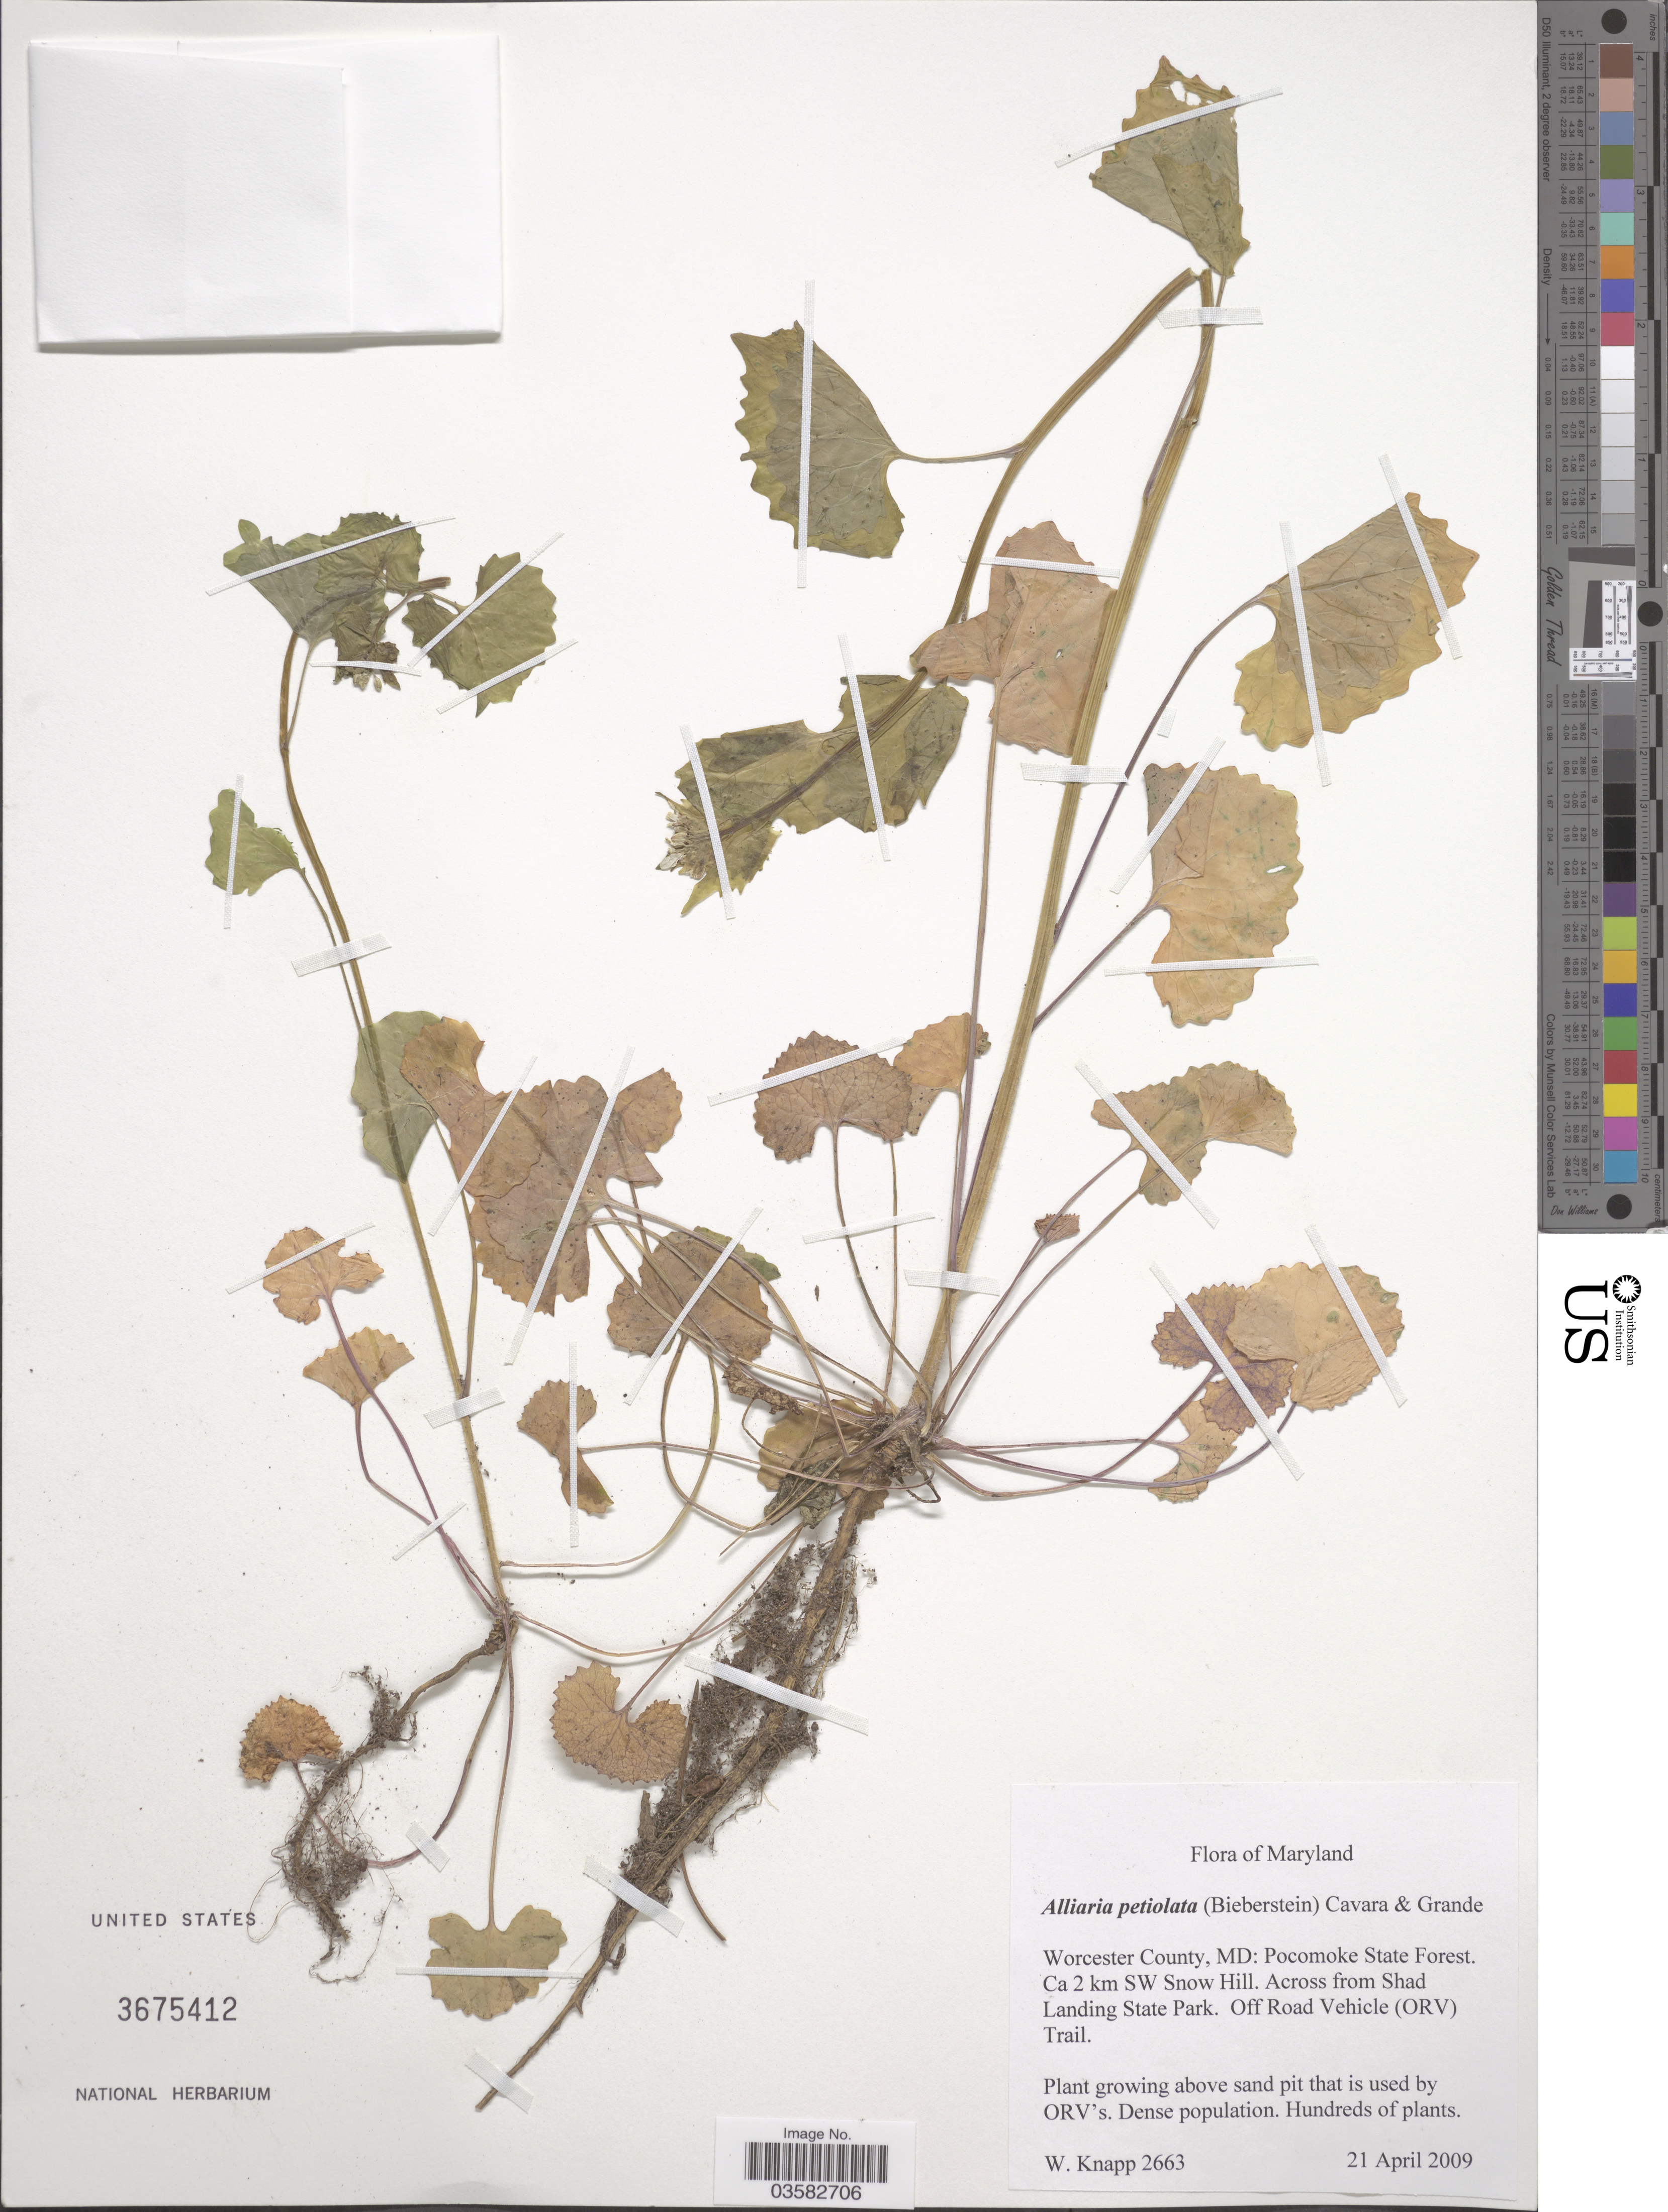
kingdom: Plantae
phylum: Tracheophyta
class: Magnoliopsida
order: Brassicales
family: Brassicaceae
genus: Alliaria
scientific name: Alliaria petiolata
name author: (M. Bieb.) Cavara & Grande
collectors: W. Knapp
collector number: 2663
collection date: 2009-04-21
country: United States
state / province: Maryland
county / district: Worcester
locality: Worcester County, MD: Pocomoke State Forest. Ca 2 km SW Snow Hill. Across from Shad Landing State Park. Off Road Vehicle (ORV) Trail.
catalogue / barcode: US 3675412